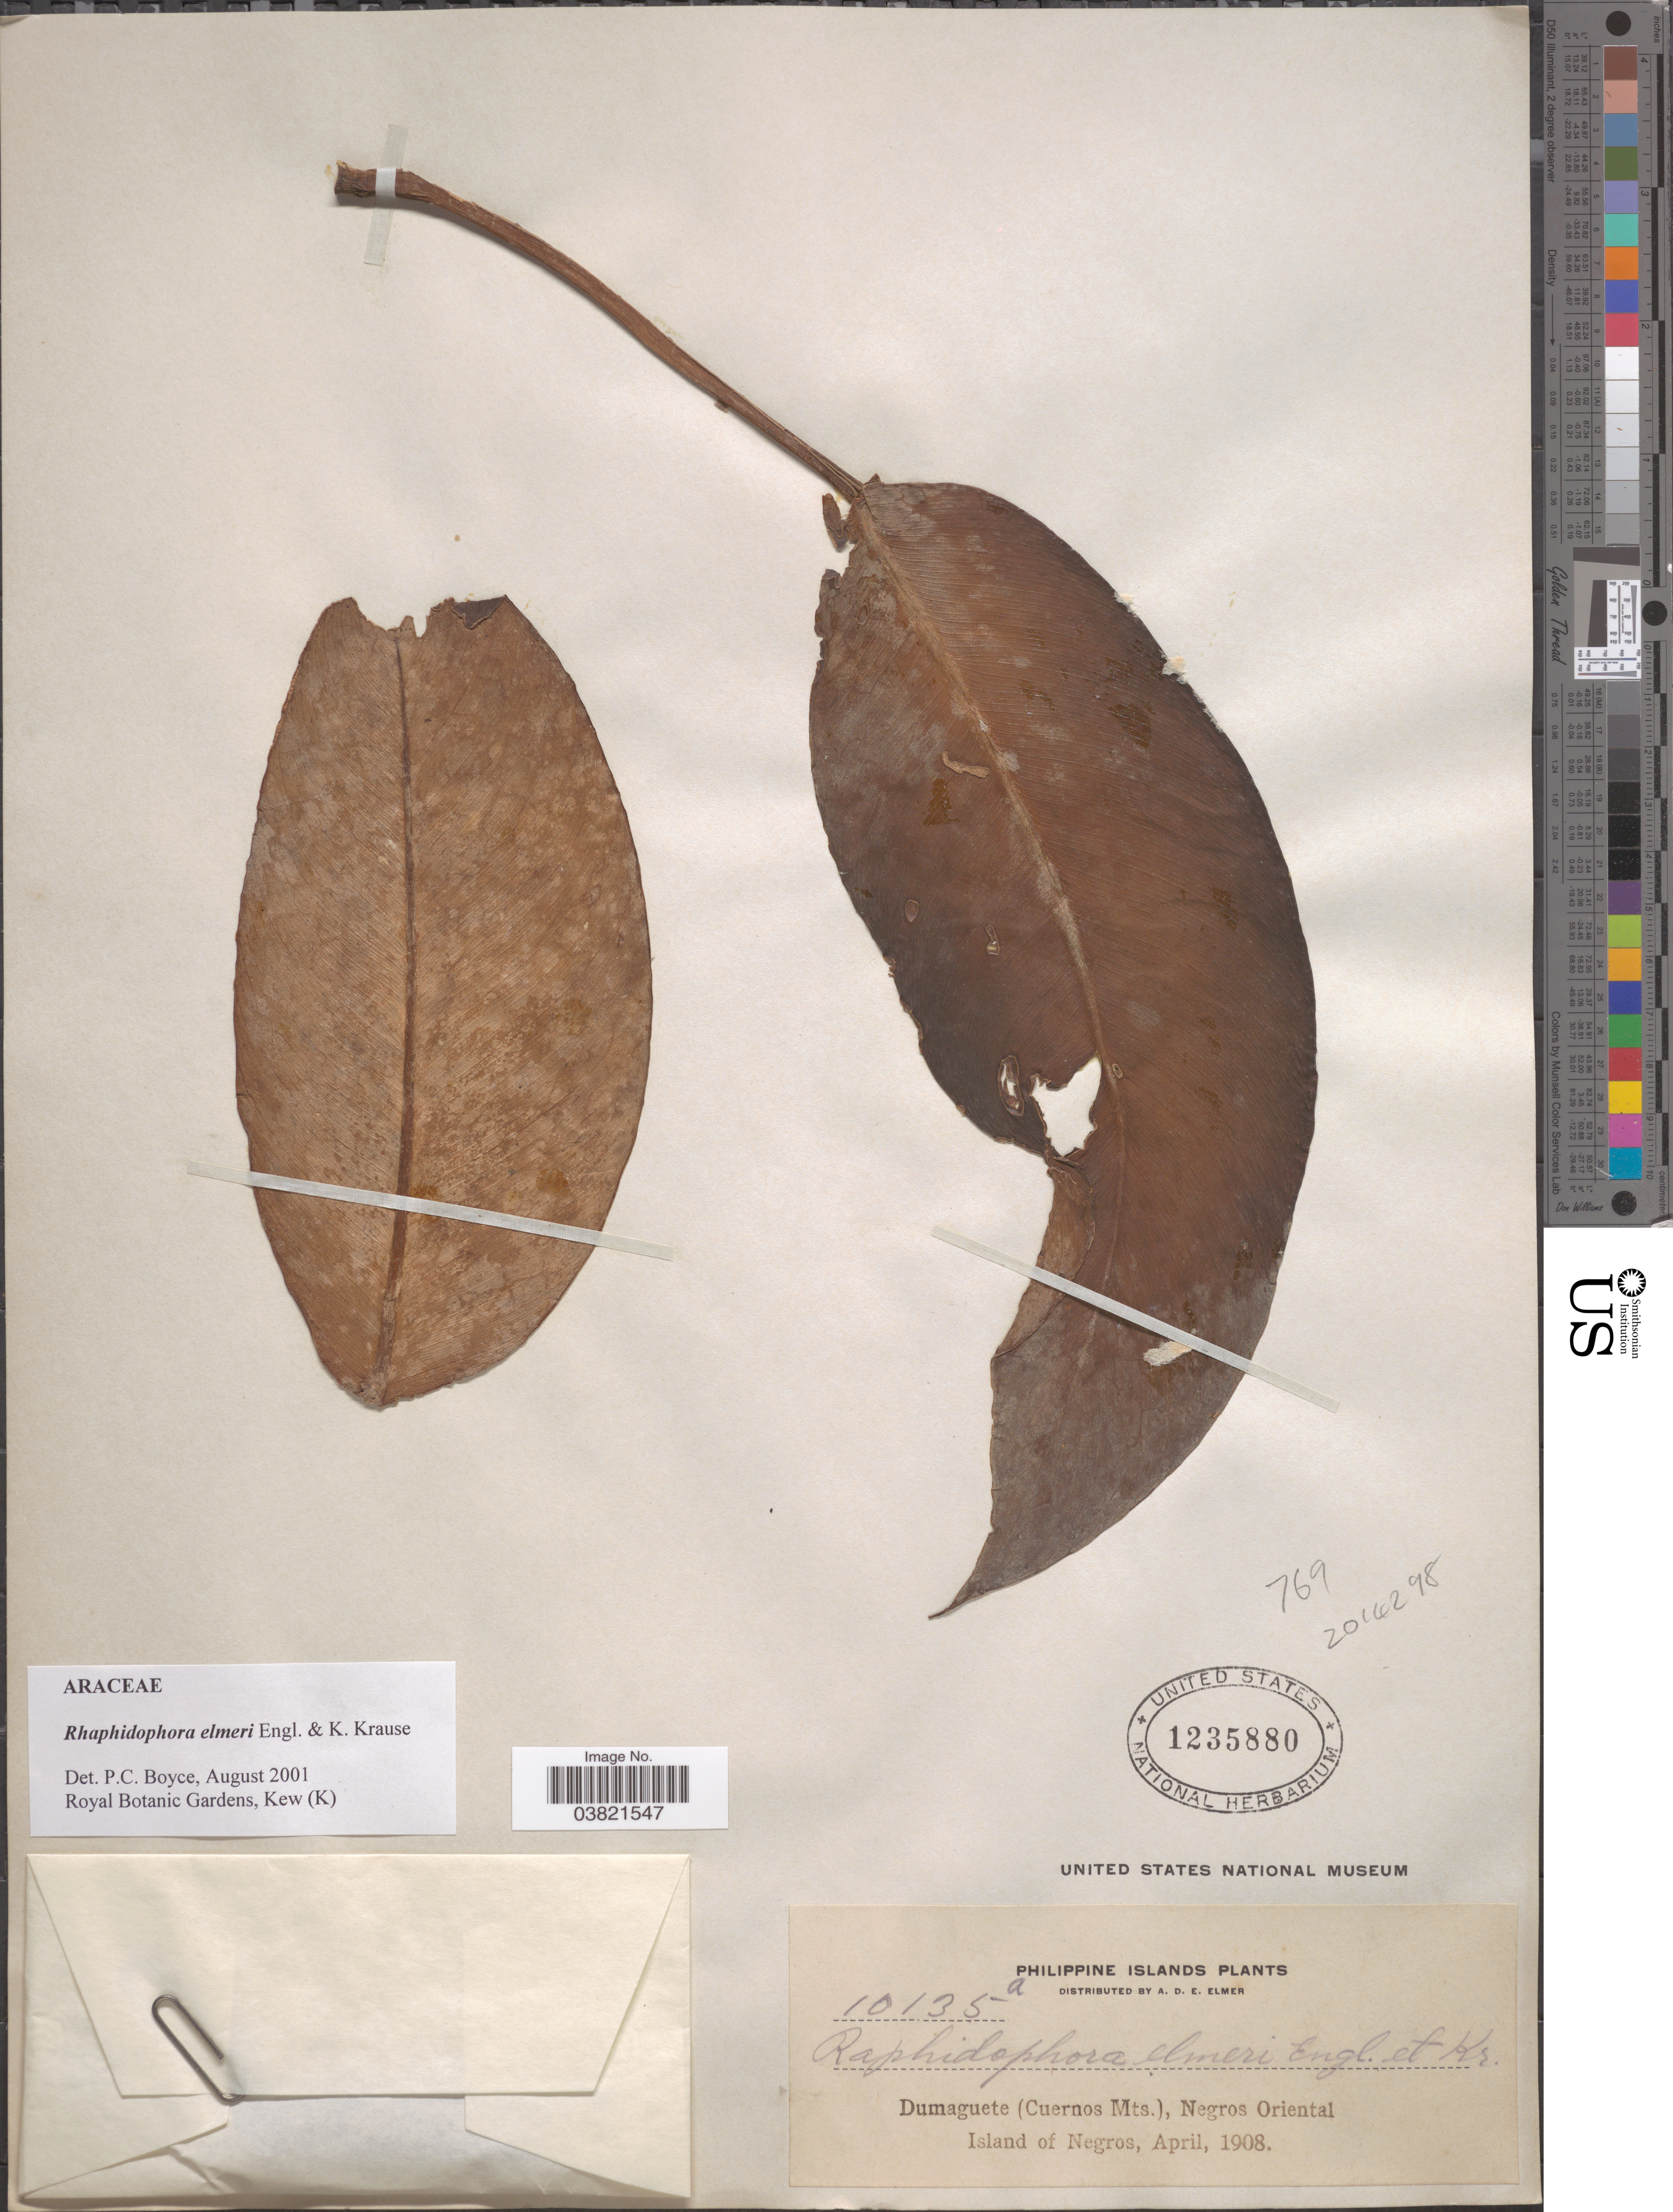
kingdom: Plantae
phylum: Tracheophyta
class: Liliopsida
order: Alismatales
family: Araceae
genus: Rhaphidophora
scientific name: Rhaphidophora elmeri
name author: Engl. & K. Krause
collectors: A. D. E. Elmer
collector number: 10135a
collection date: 1908-04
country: Philippines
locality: Philippine Islands. Dumaguete (Cuernos Mts.), Negros Oriental. Island of Negros.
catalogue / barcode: US 1235880